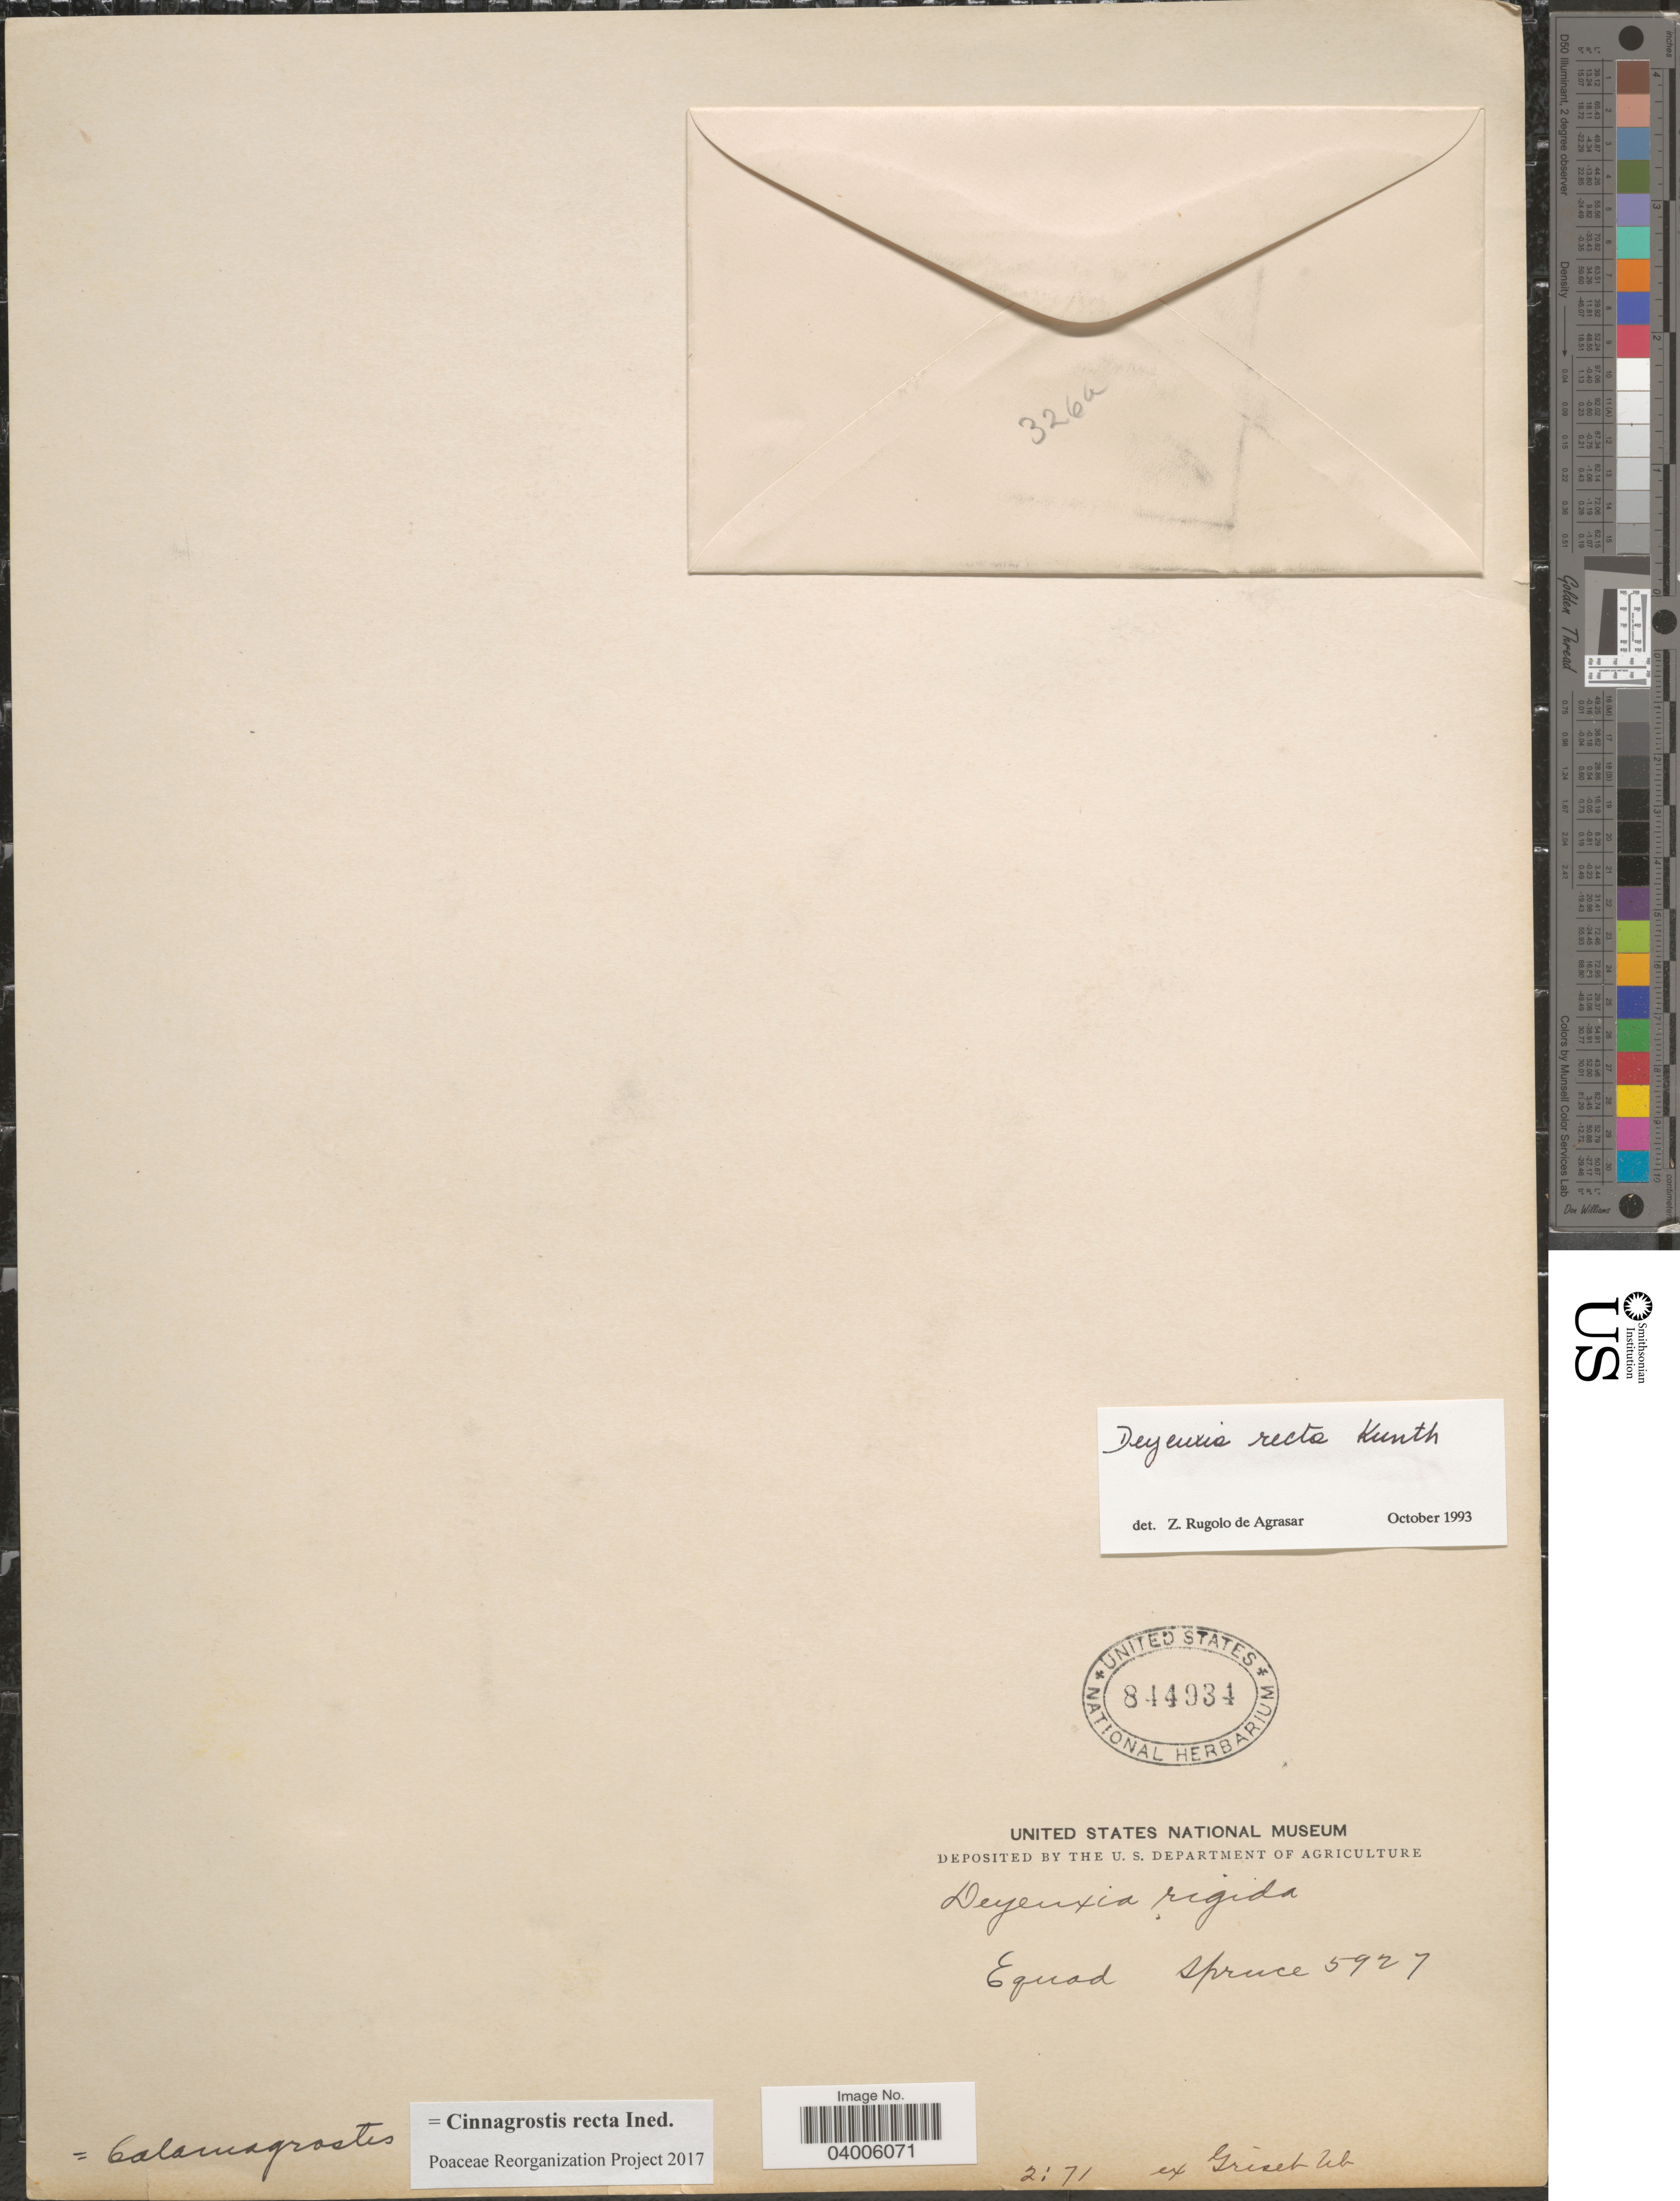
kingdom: Plantae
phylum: Tracheophyta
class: Liliopsida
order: Poales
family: Poaceae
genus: Cinnagrostis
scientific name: Cinnagrostis recta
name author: (Kunth) P.M. Peterson et al.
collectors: -. Spruce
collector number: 5927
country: Ecuador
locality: Equad.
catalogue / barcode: US 844934